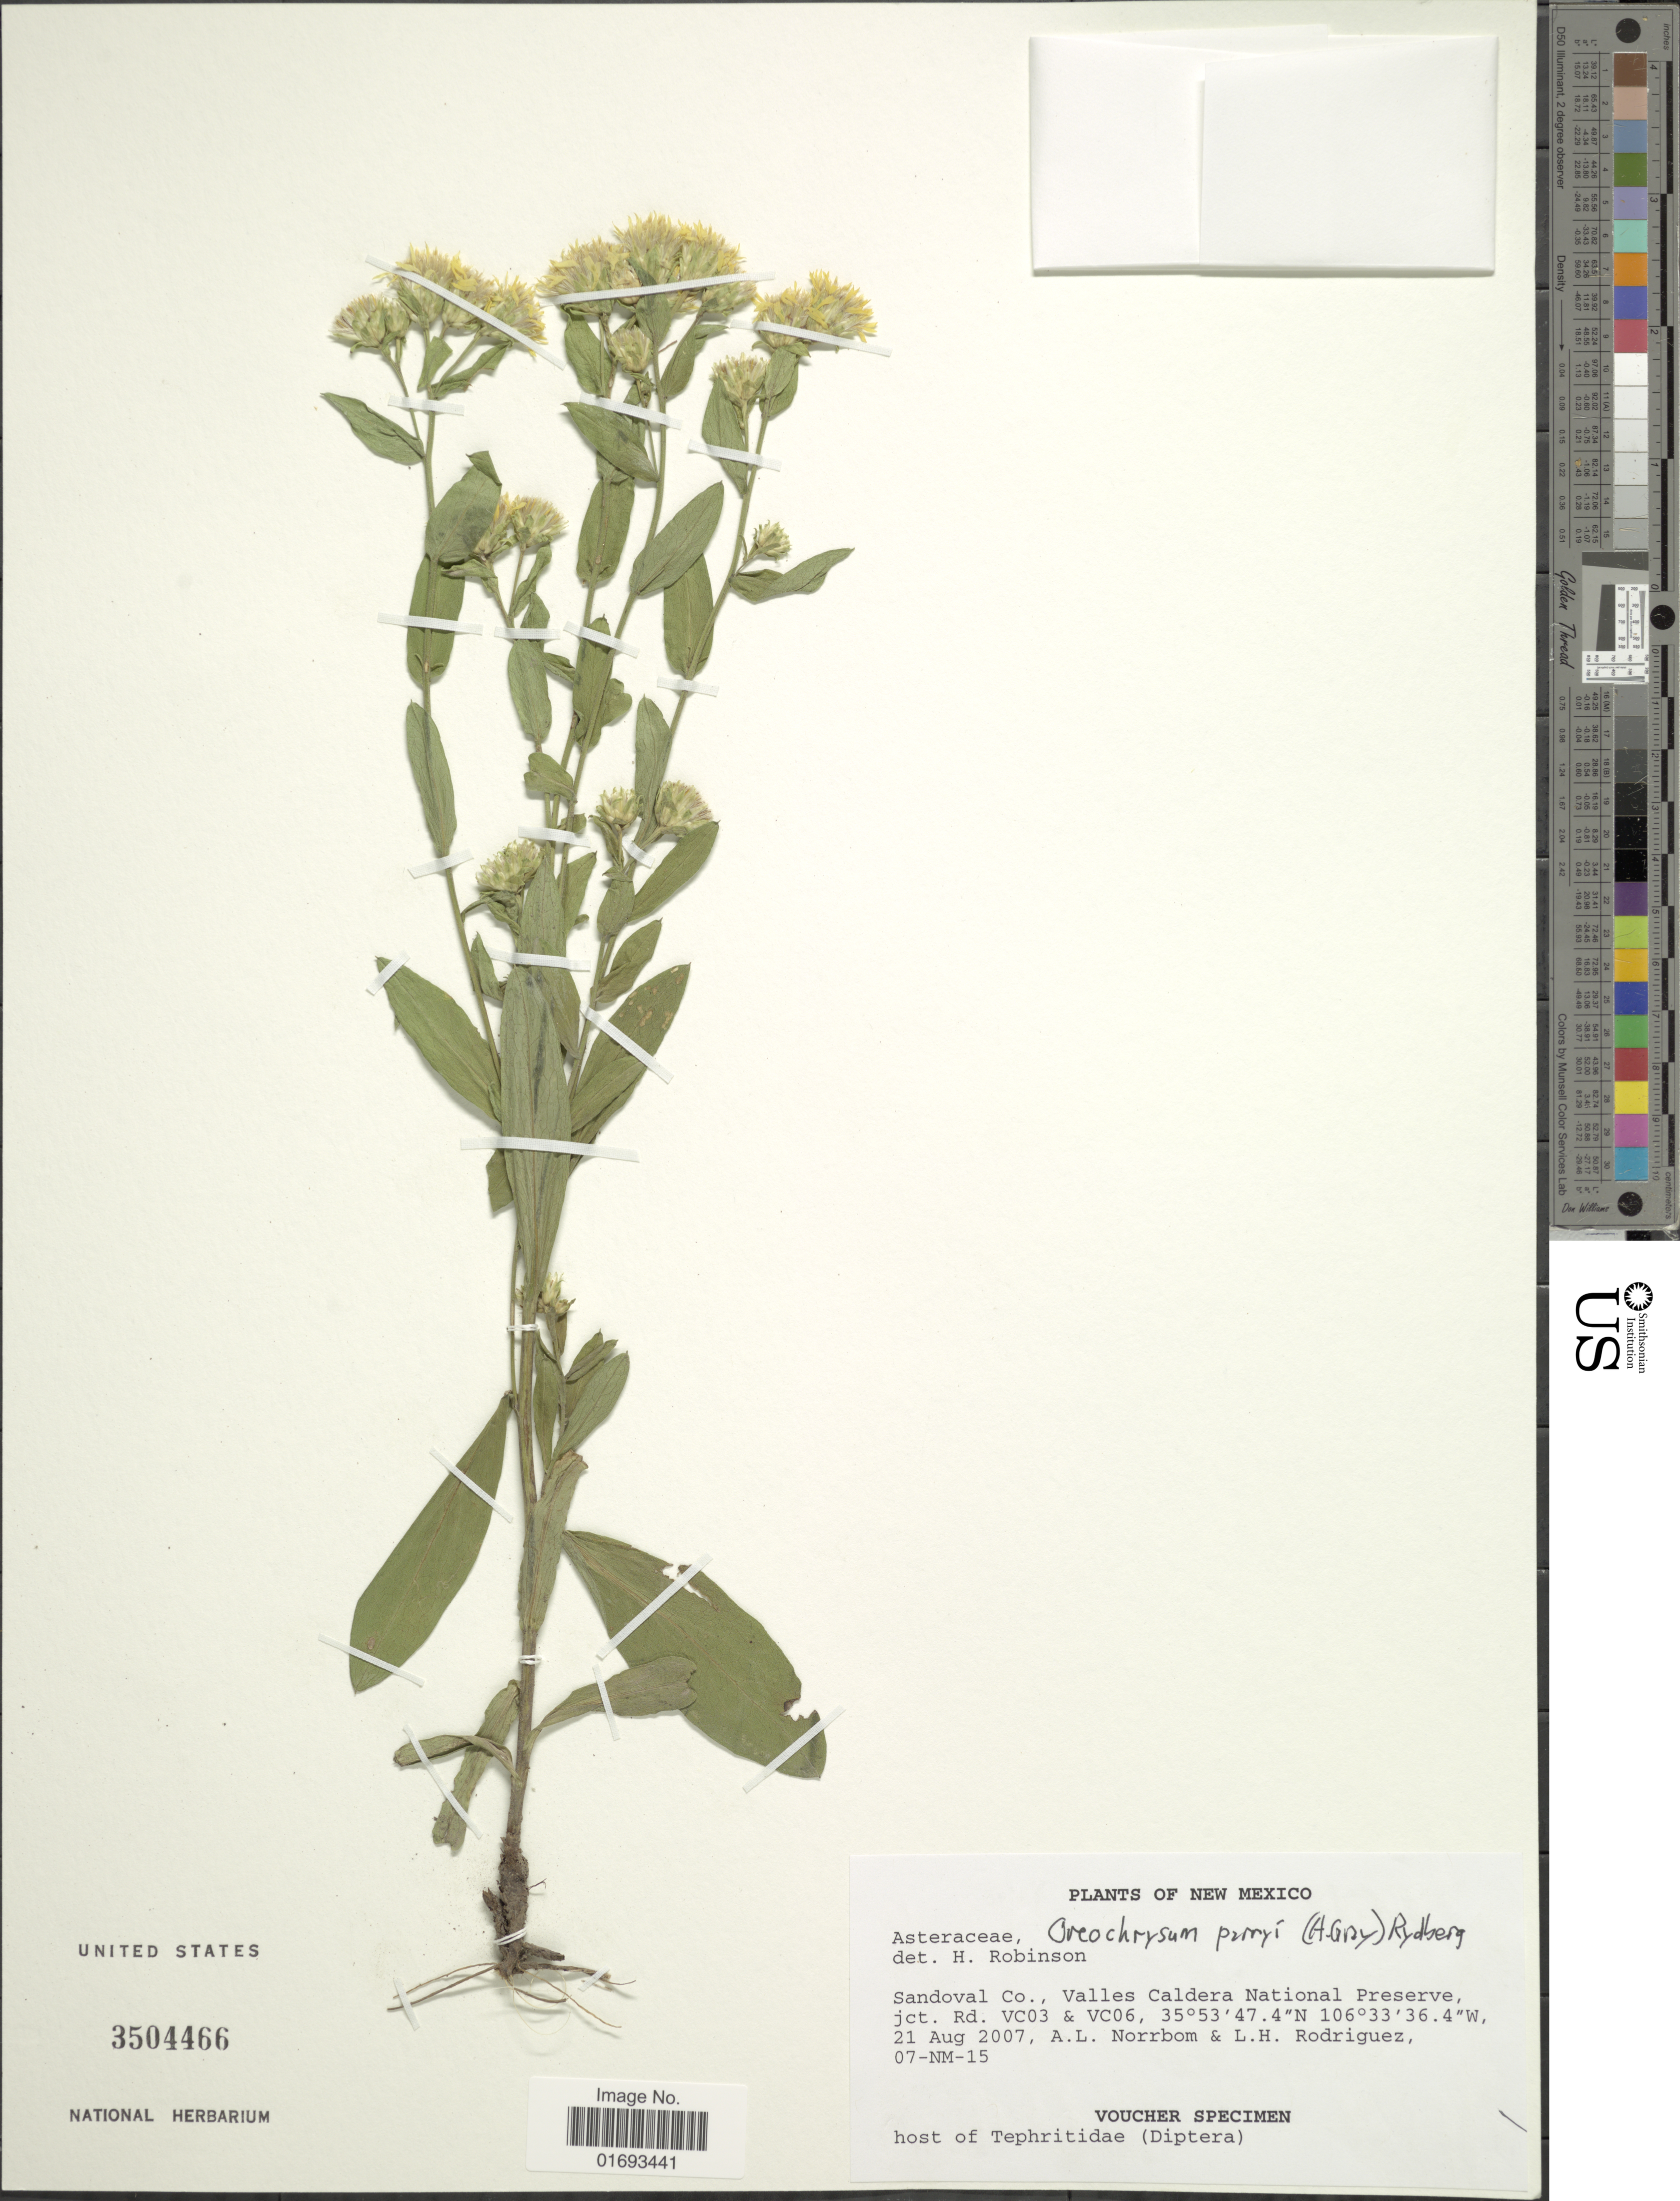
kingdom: Plantae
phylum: Tracheophyta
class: Magnoliopsida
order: Asterales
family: Asteraceae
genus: Oreochrysum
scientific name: Oreochrysum parryi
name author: (A. Gray) Rydb.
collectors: A. L. Norrbom & L. Rodriguez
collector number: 07-NM-15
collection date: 2007-08-21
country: United States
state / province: New Mexico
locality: Sandoval Co., Valles Caldera National Preserve, jct.Rd. VC03 & VC06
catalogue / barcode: US 3504466